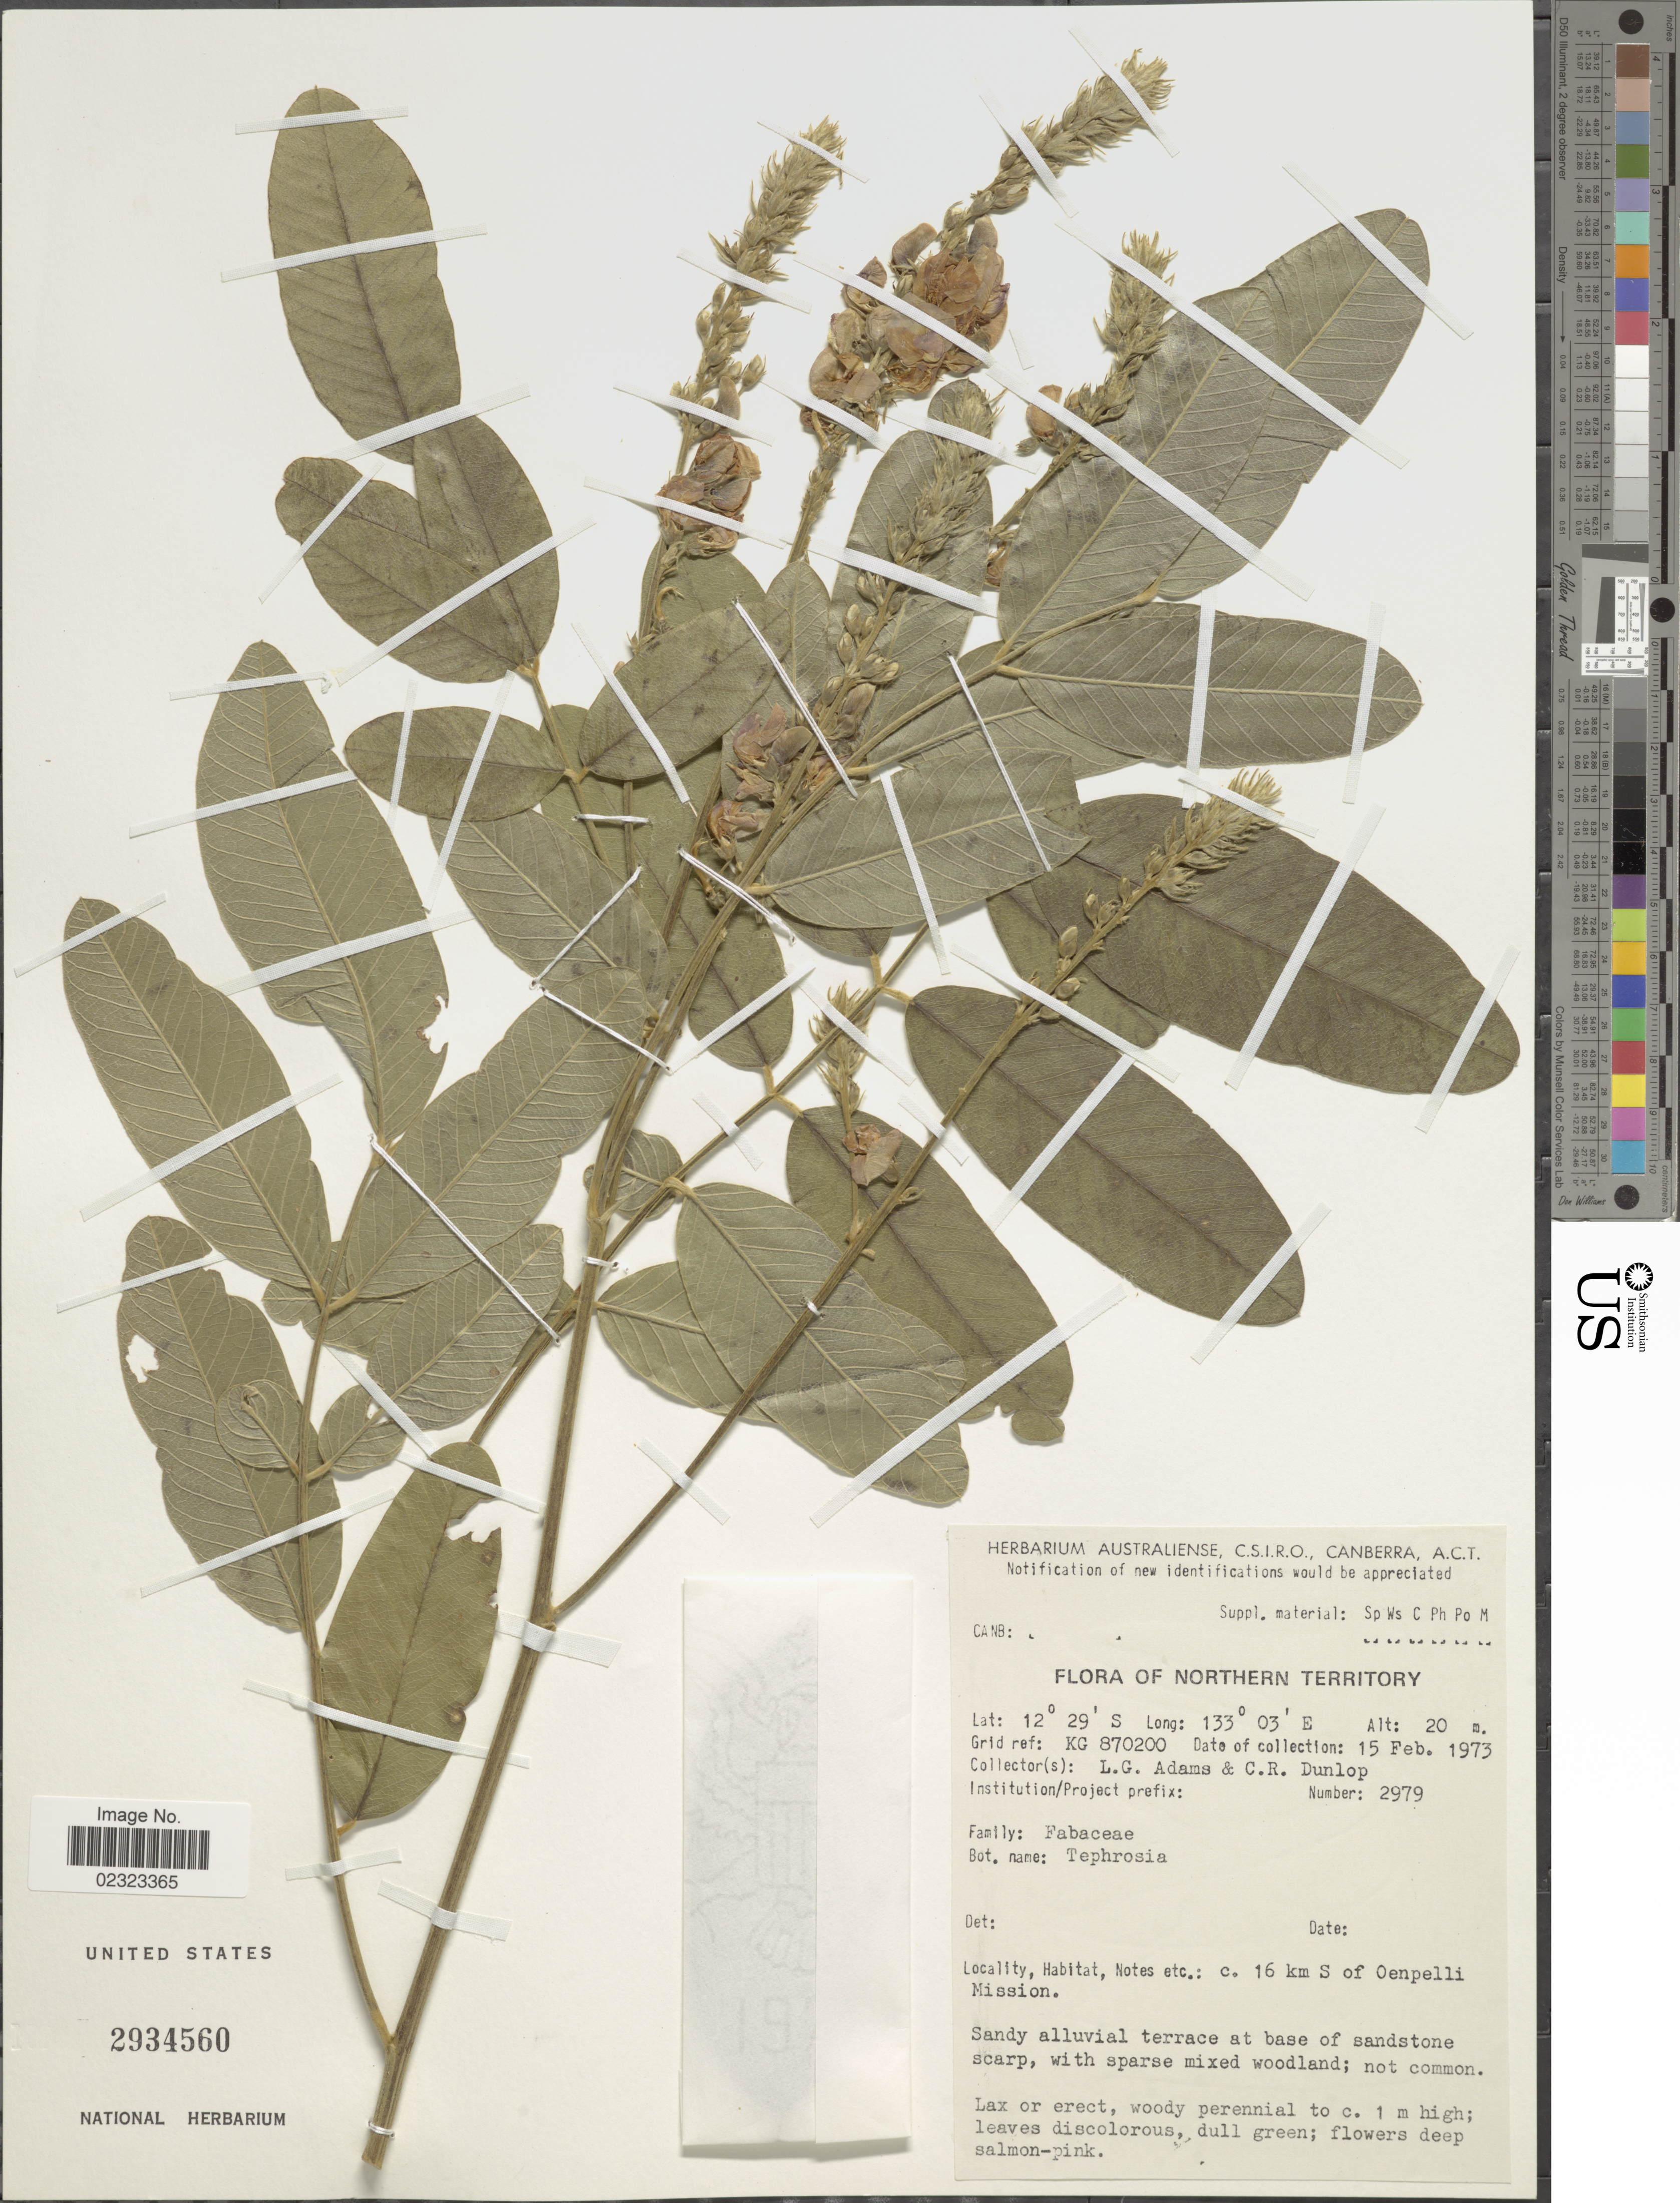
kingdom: Plantae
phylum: Tracheophyta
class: Magnoliopsida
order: Fabales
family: Fabaceae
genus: Tephrosia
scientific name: Tephrosia sp.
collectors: L. G. Adams & C. Dunlop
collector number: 2979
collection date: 1973-02-15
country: Australia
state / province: Northern Territory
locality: Grid ref: KG 870200, c. 16 km S of Oenpelli Mission.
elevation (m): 20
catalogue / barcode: US 2934560